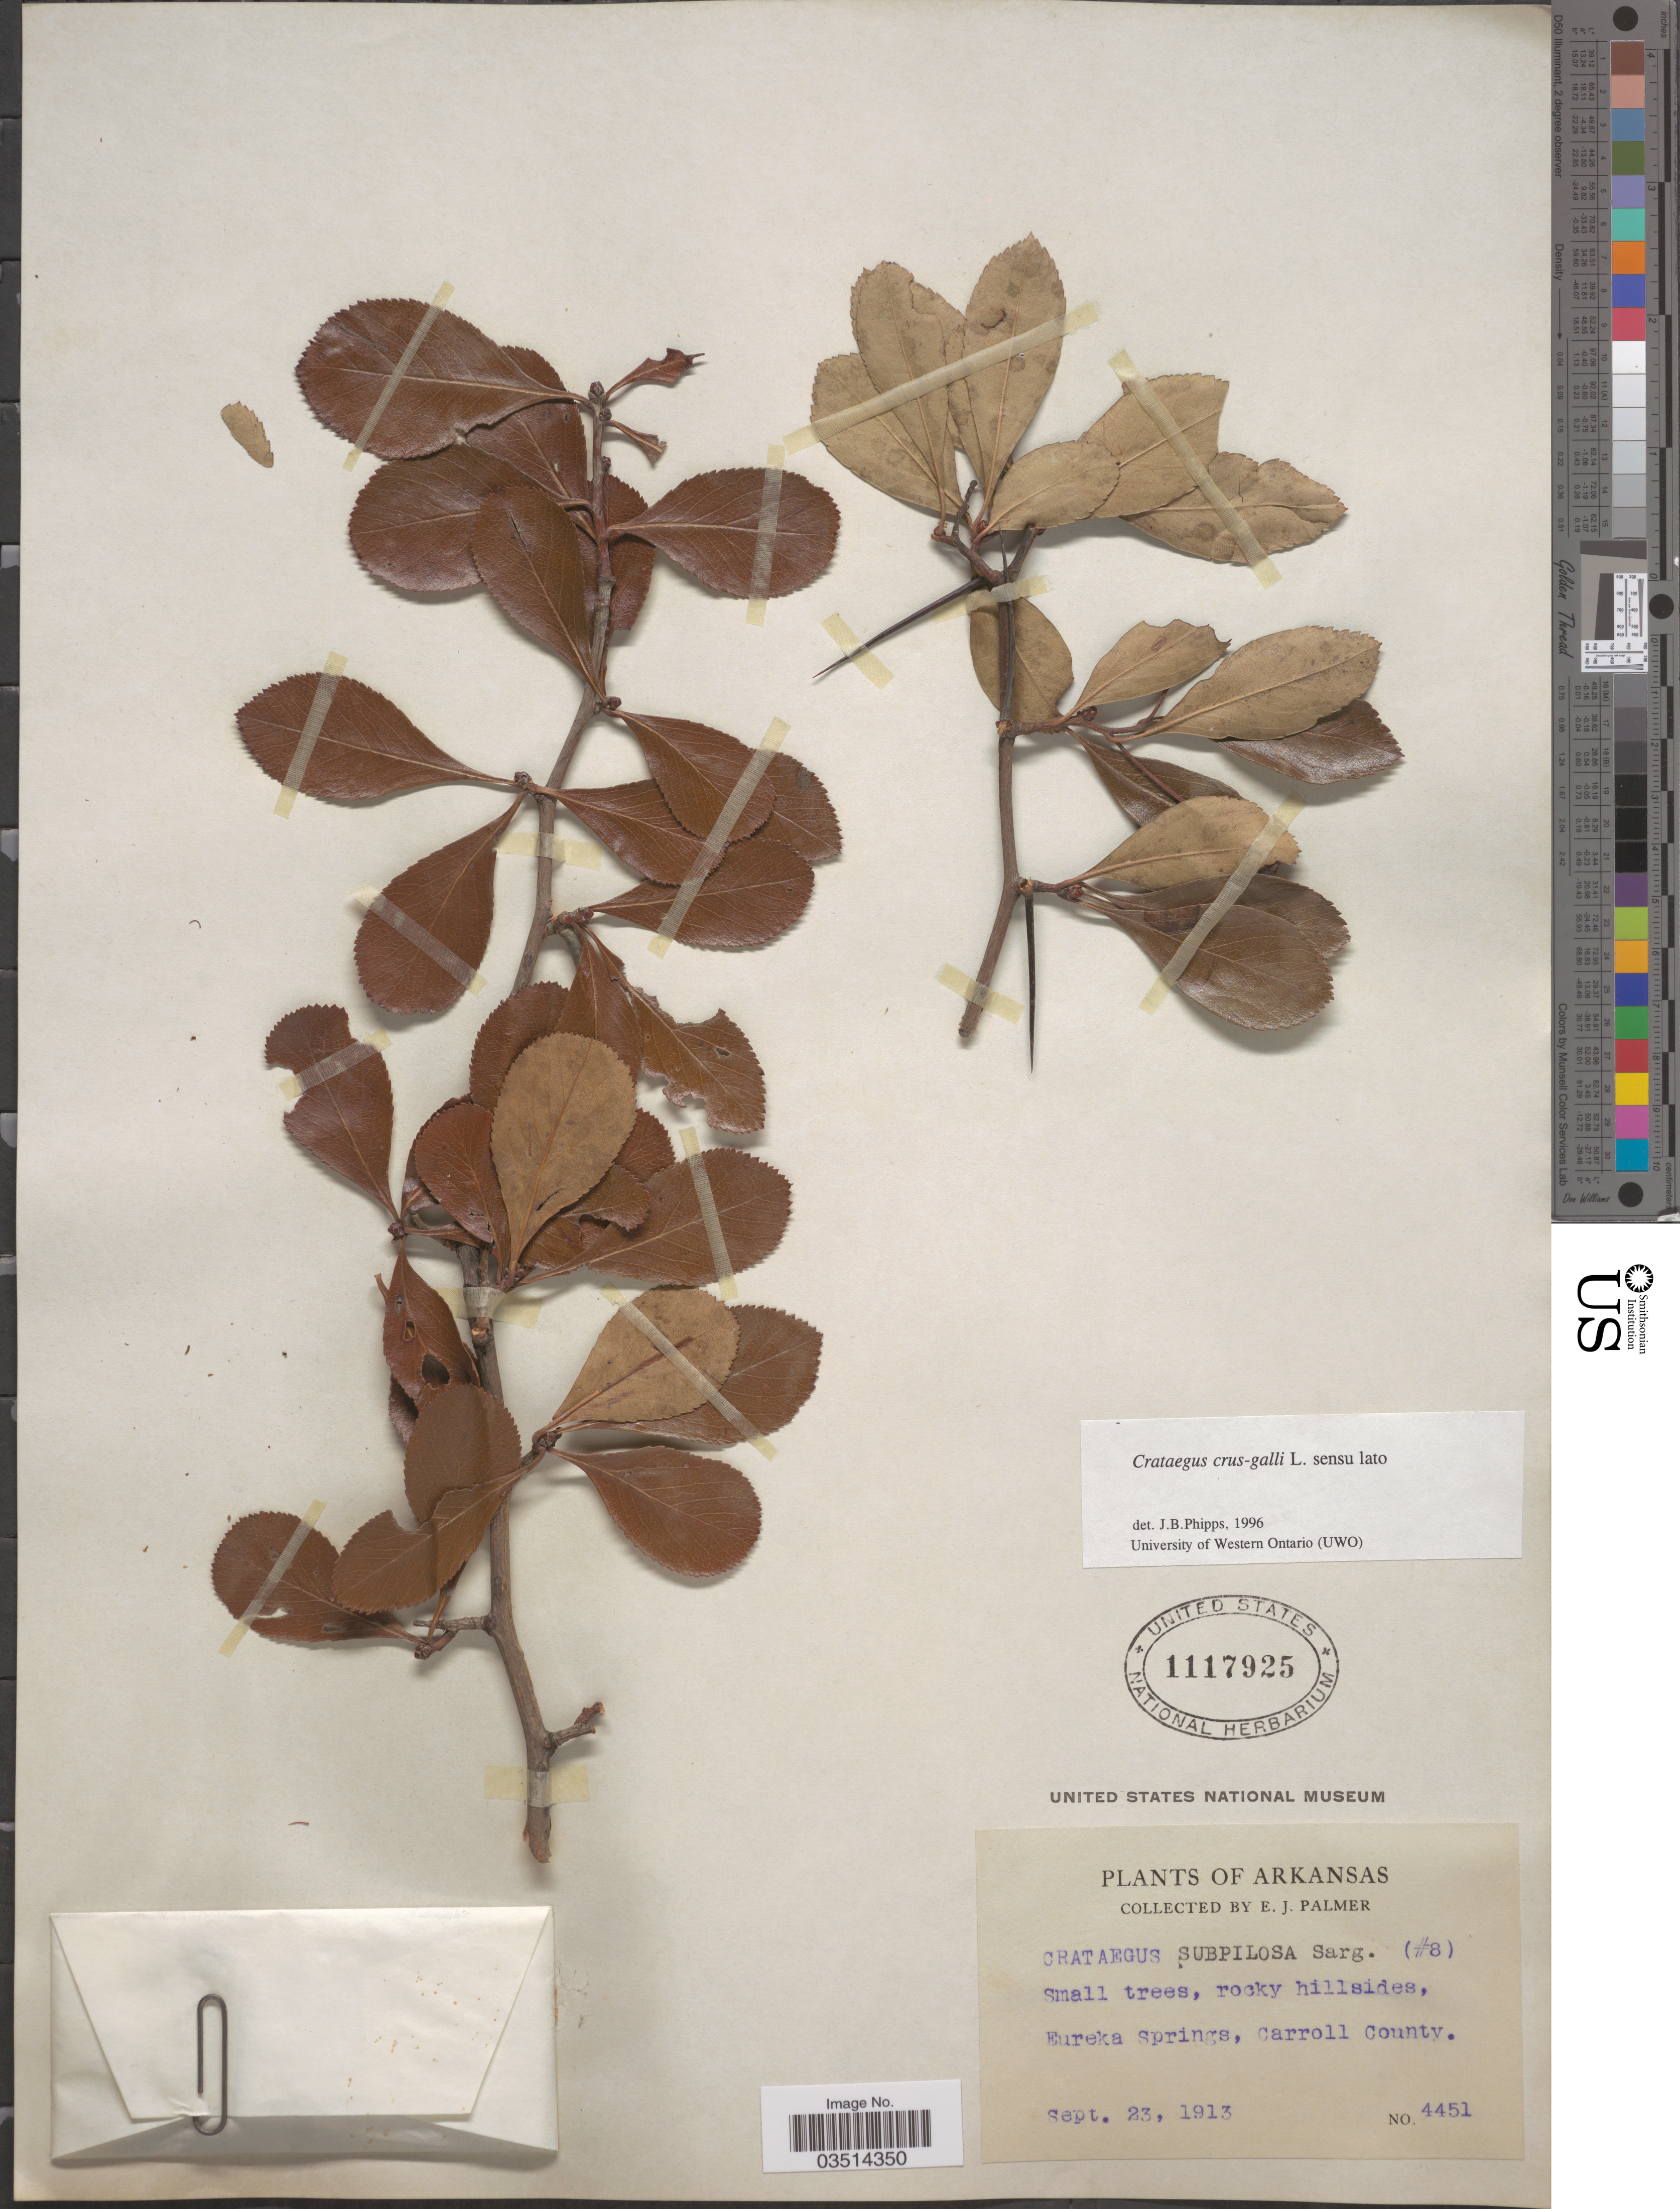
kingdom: Plantae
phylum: Tracheophyta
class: Magnoliopsida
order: Rosales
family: Rosaceae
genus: Crataegus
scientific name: Crataegus crus-galli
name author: L.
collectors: E. J. Palmer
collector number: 4451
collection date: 1913-09-23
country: United States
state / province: Arkansas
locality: Rocky hillsides, Eureka Springs, Carroll County.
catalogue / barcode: US 1117925